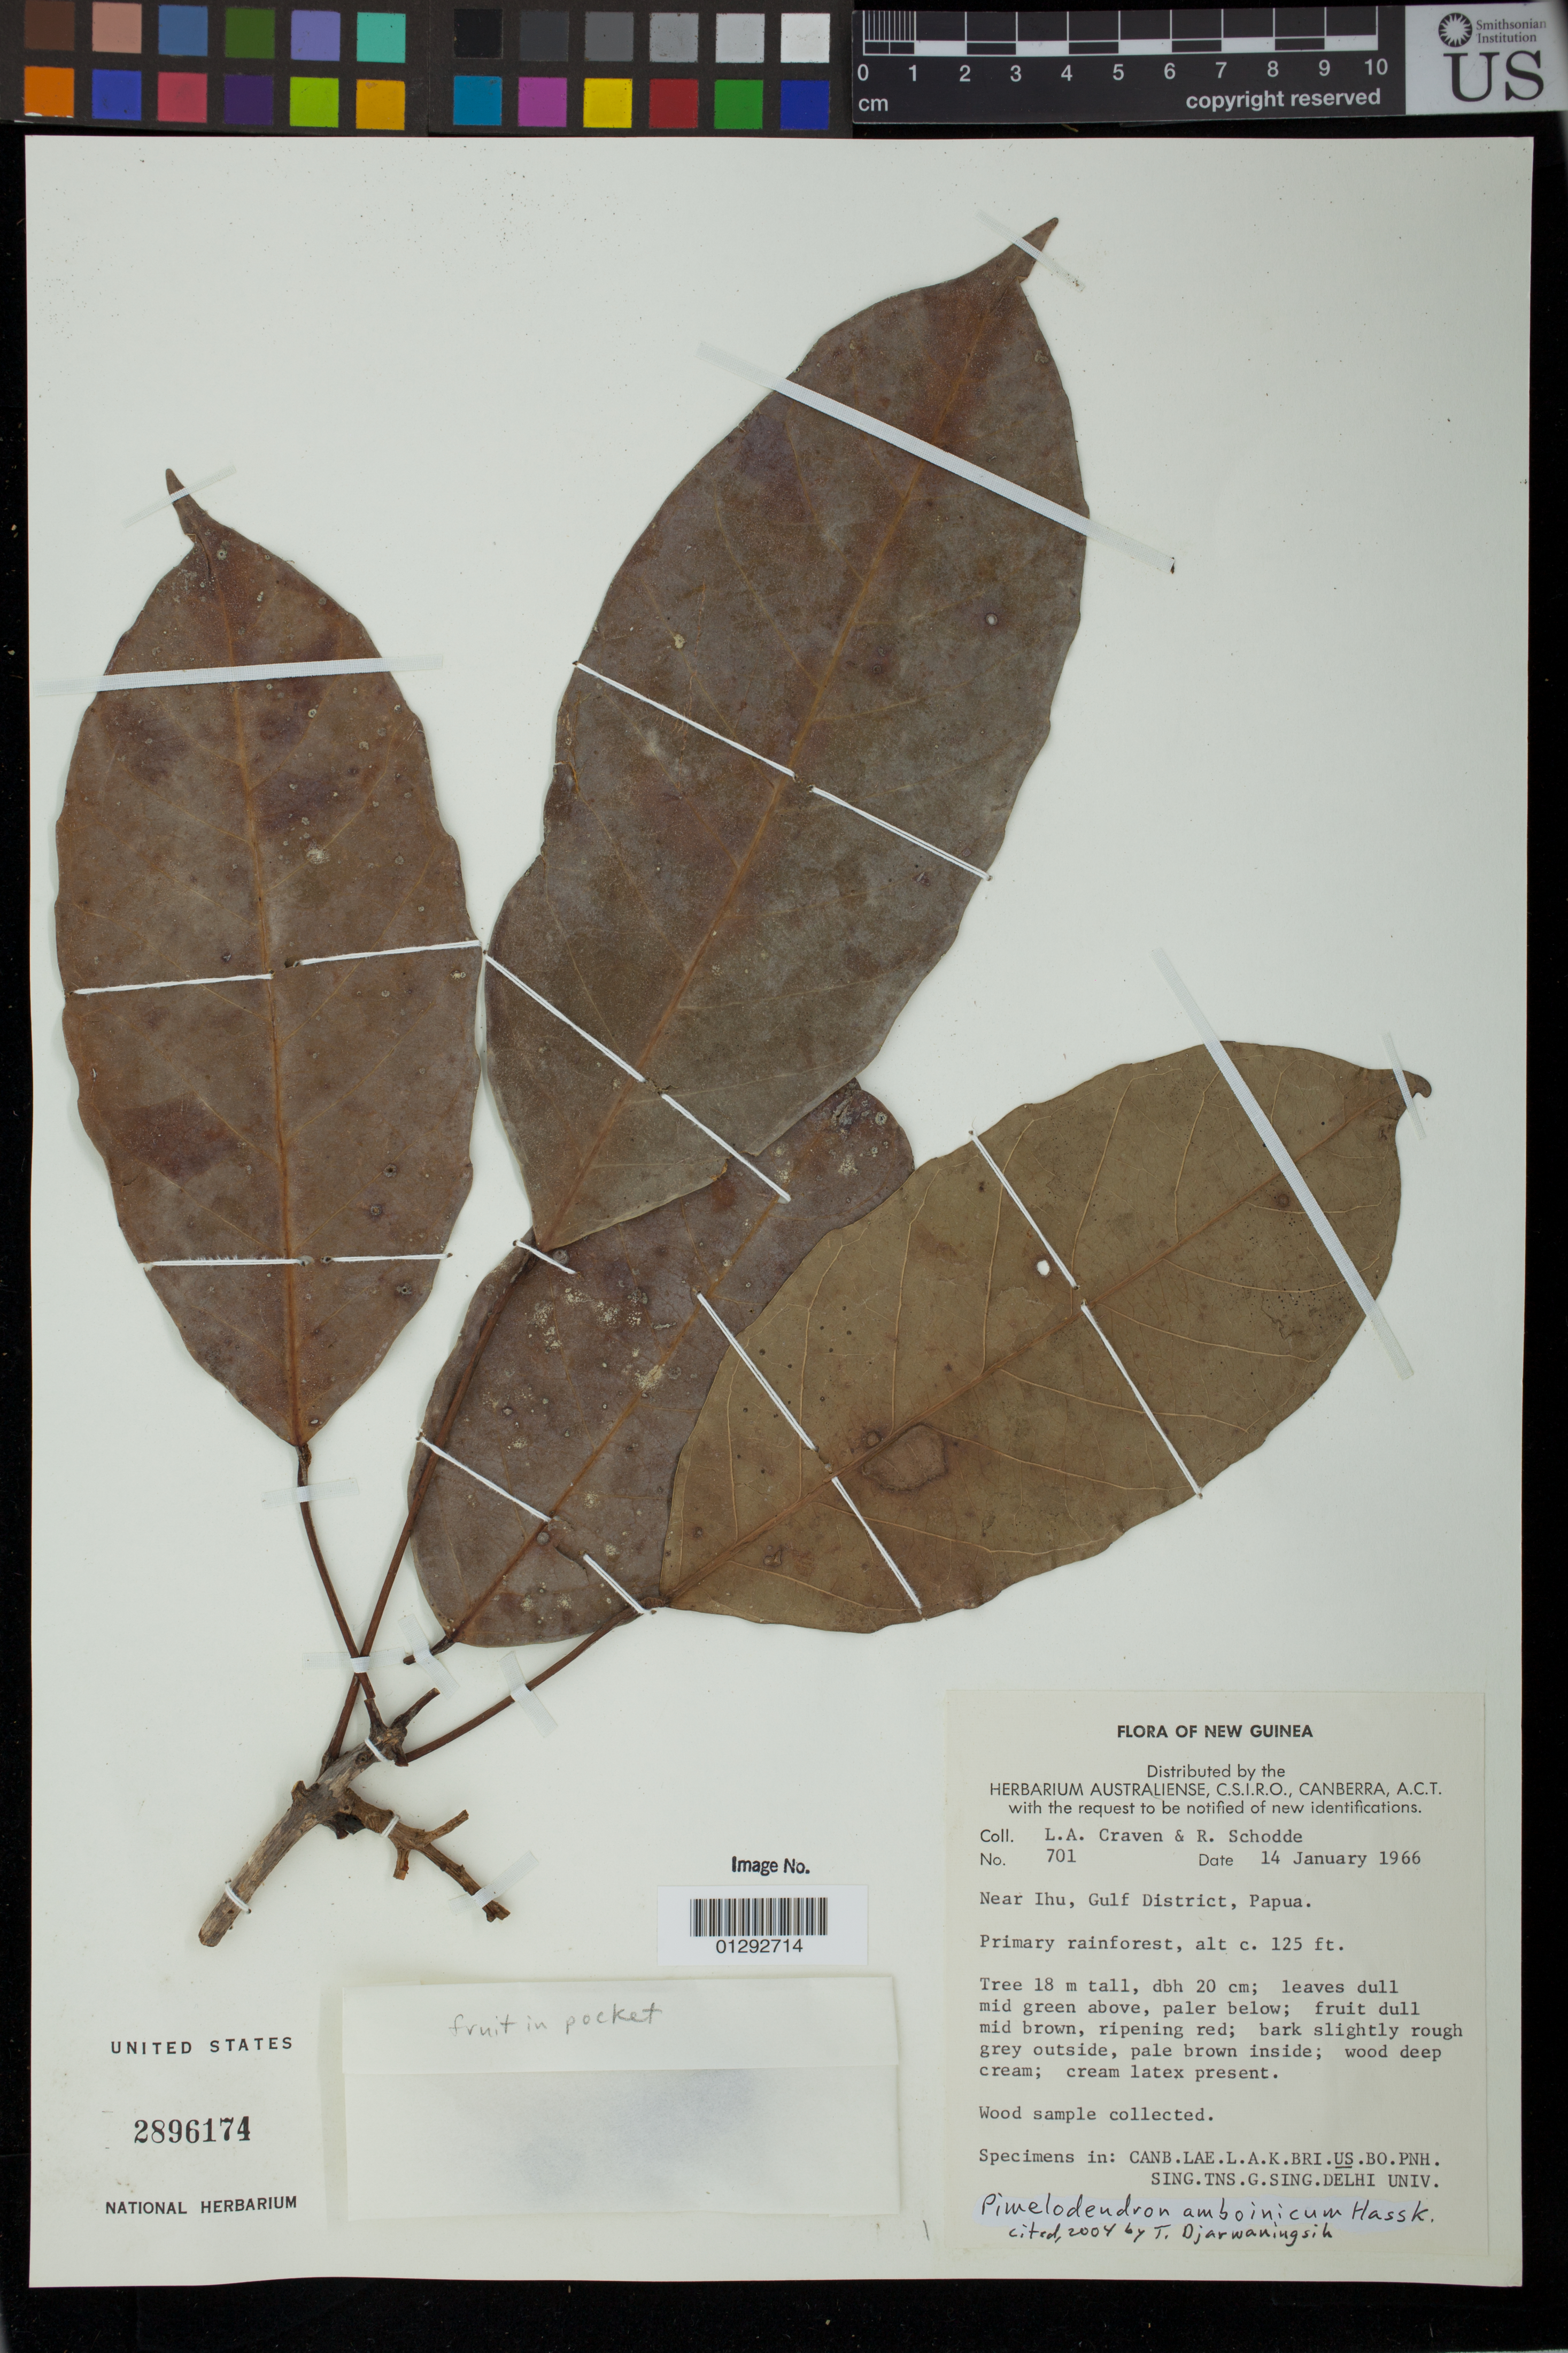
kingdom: Plantae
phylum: Tracheophyta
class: Magnoliopsida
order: Malpighiales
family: Euphorbiaceae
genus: Pimelodendron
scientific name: Pimelodendron amboinicum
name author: Hassk.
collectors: L. A. Craven & R. Schodde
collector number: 701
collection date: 1966-01-14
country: Papua New Guinea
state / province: Gulf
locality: Near Ihu, Gulf District, Papua.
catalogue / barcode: US 2896174